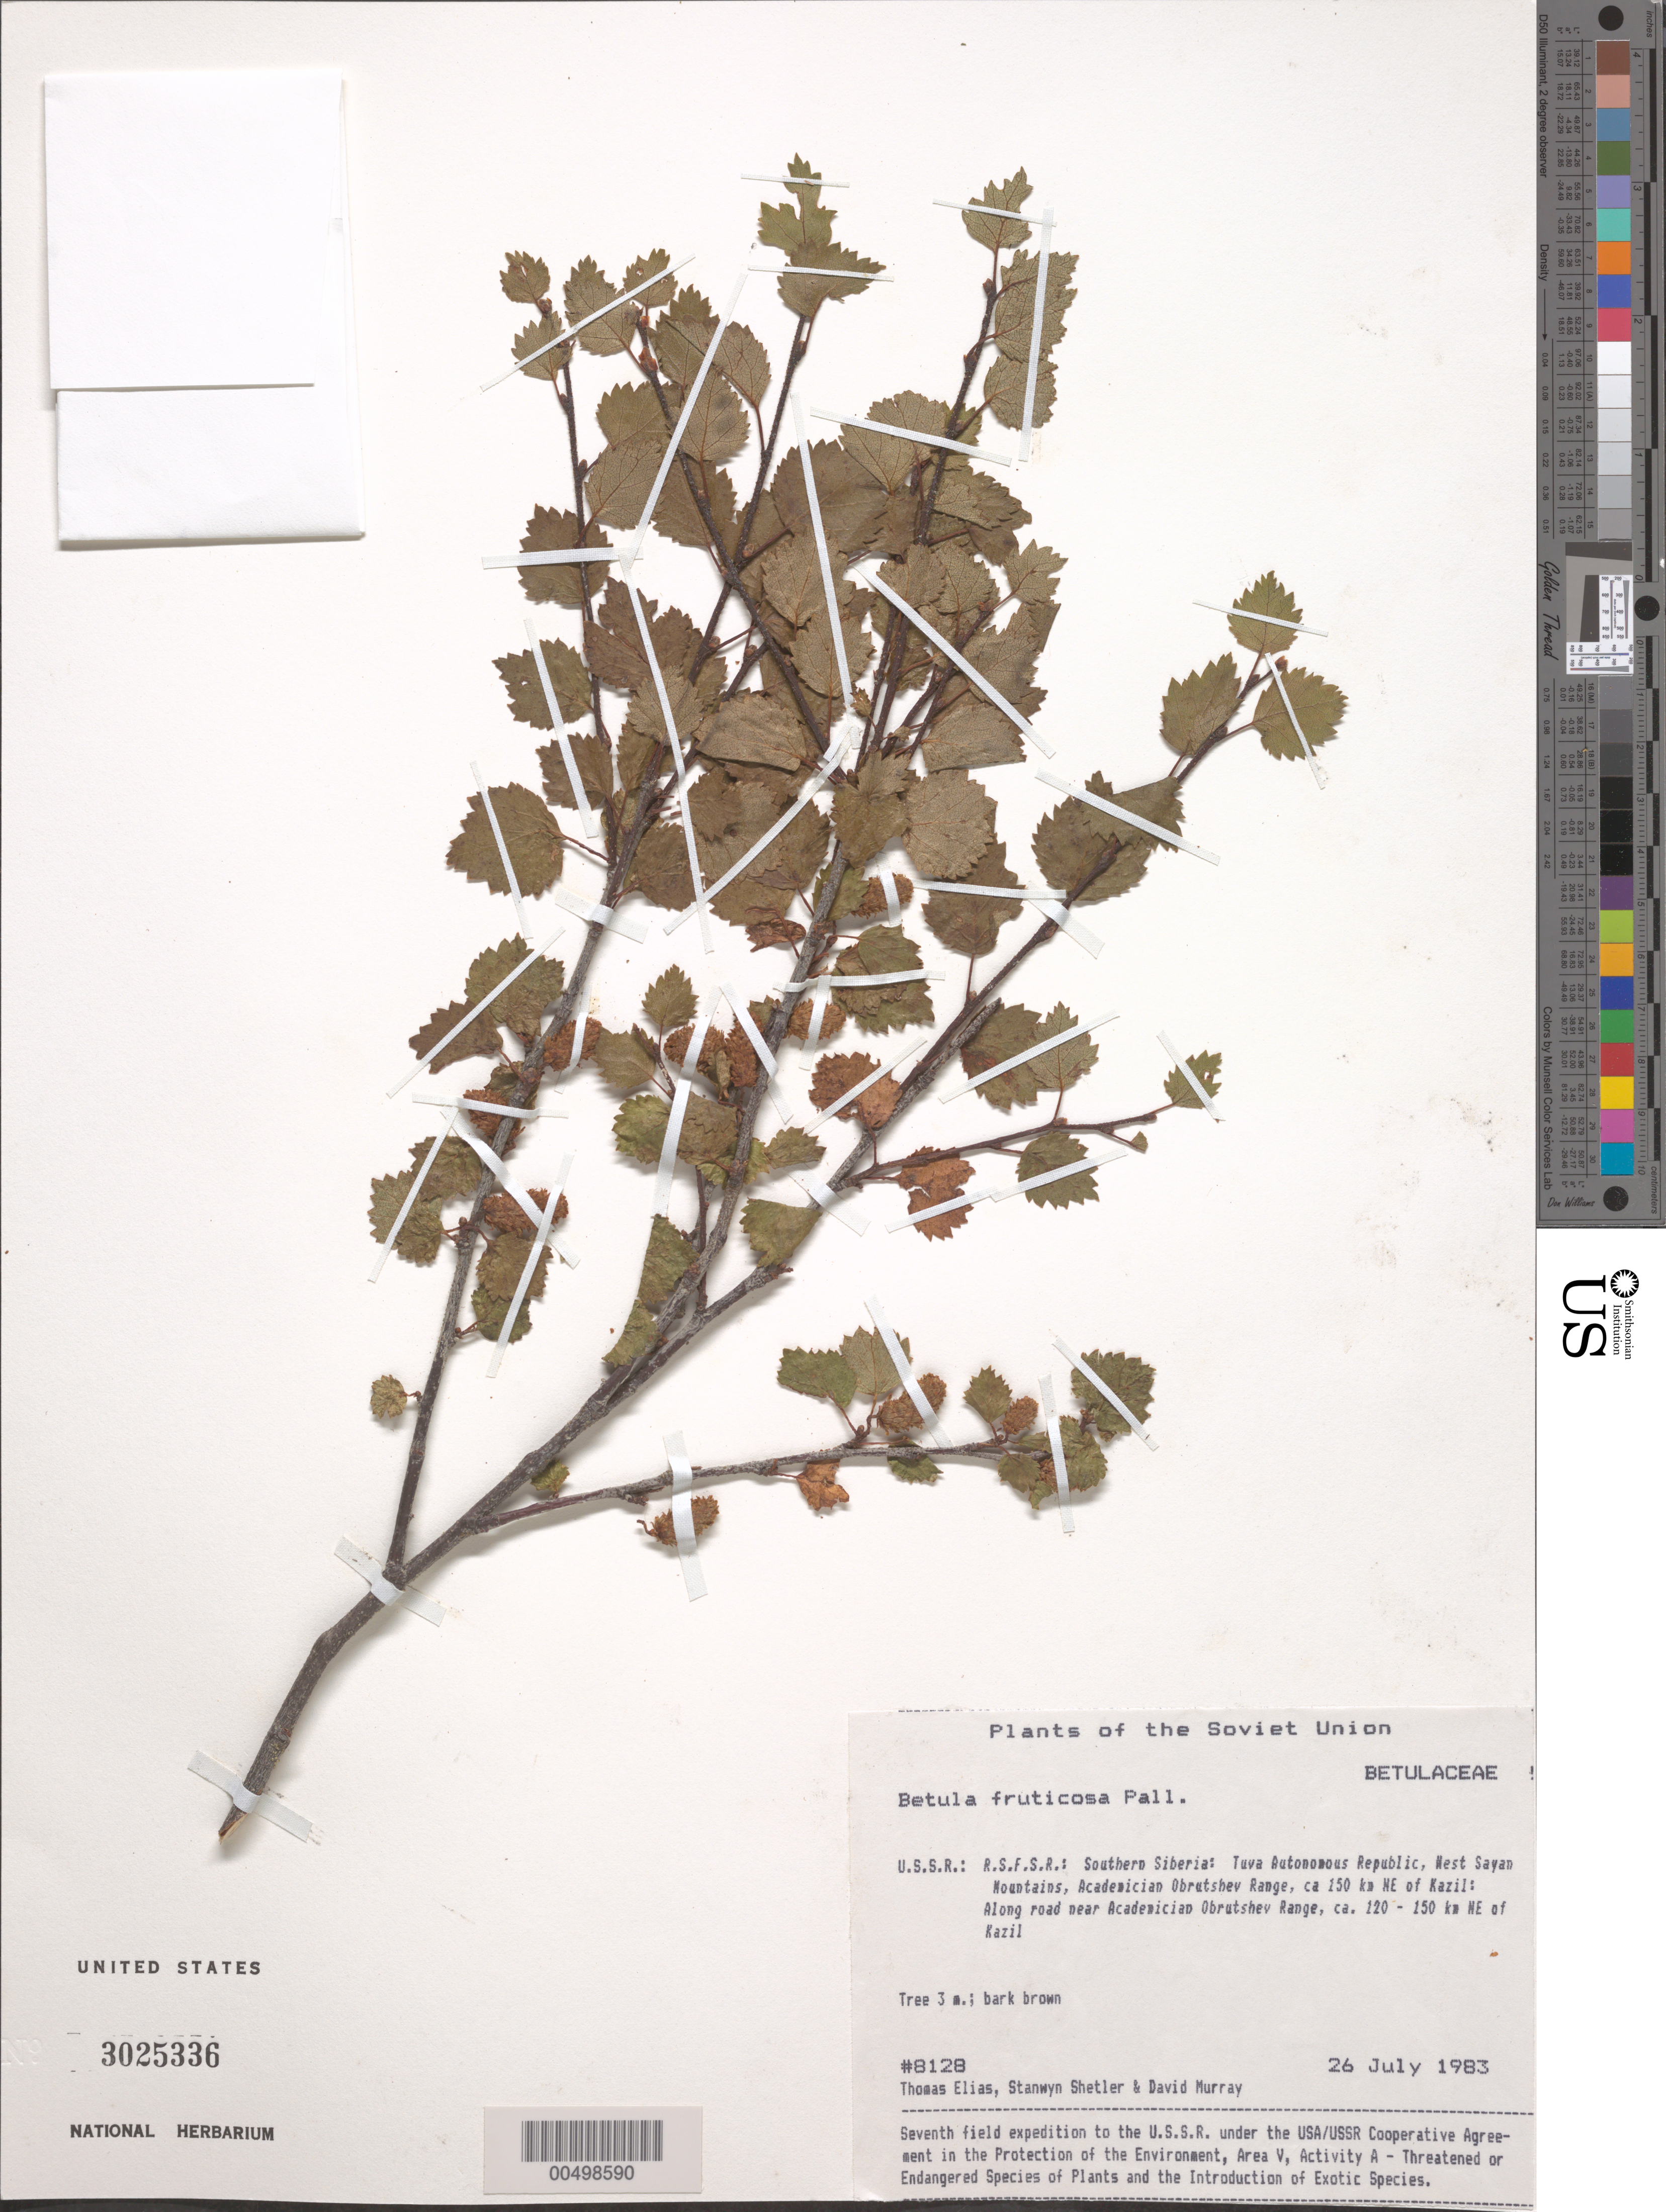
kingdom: Plantae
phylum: Tracheophyta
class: Magnoliopsida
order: Fagales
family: Betulaceae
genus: Betula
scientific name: Betula fruticosa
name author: Pall.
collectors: T. Elias, S. Shetler & D. F. Murray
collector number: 8128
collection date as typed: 26 Jul 1983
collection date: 1983-07-26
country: Russian Federation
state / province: Tuva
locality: West Sayan Mountains, along road near Academician Obrutshev Range, ca. 120-150 km NE of Kazil [Kyzyl]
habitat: along road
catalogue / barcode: US 3025336